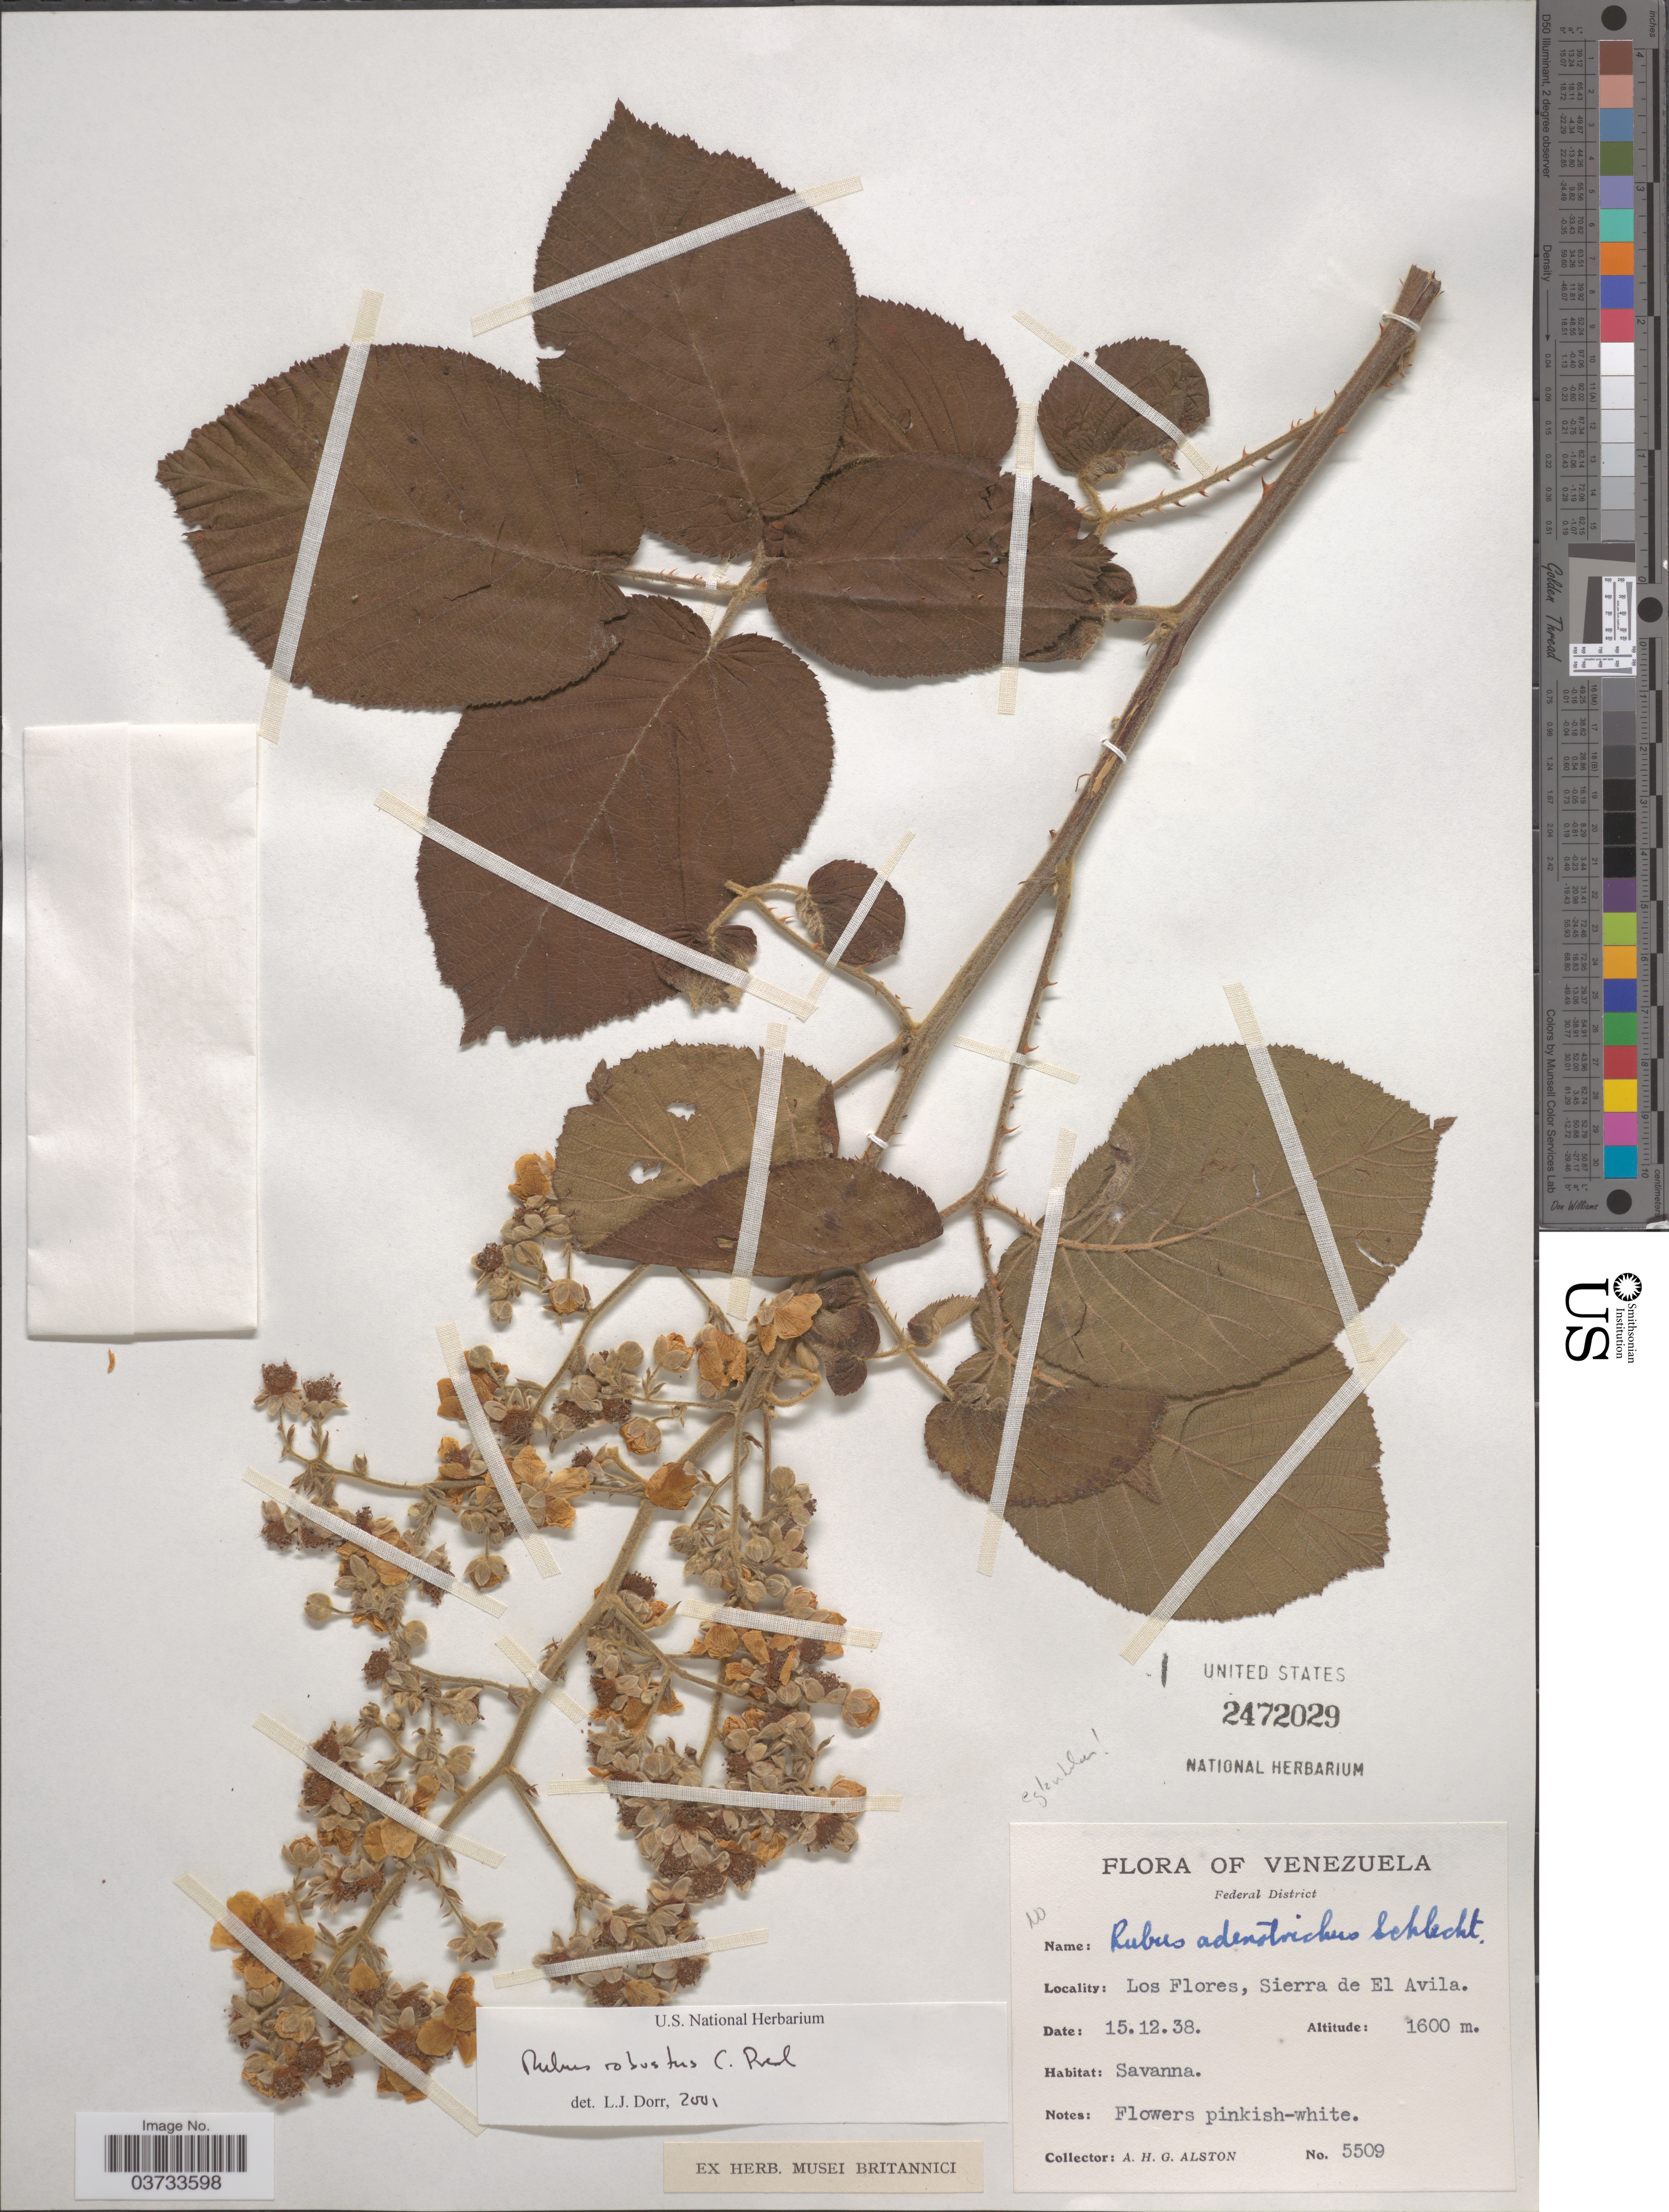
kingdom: Plantae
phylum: Tracheophyta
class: Magnoliopsida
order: Rosales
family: Rosaceae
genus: Rubus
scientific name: Rubus robustus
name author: C. Presl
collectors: A. H. Alston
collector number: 5509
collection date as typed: Transcribed d/m/y: 15/12/38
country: Venezuela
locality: Federal District. Los Flores, Sierra de El Avila.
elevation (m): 1600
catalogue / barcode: US 2472029